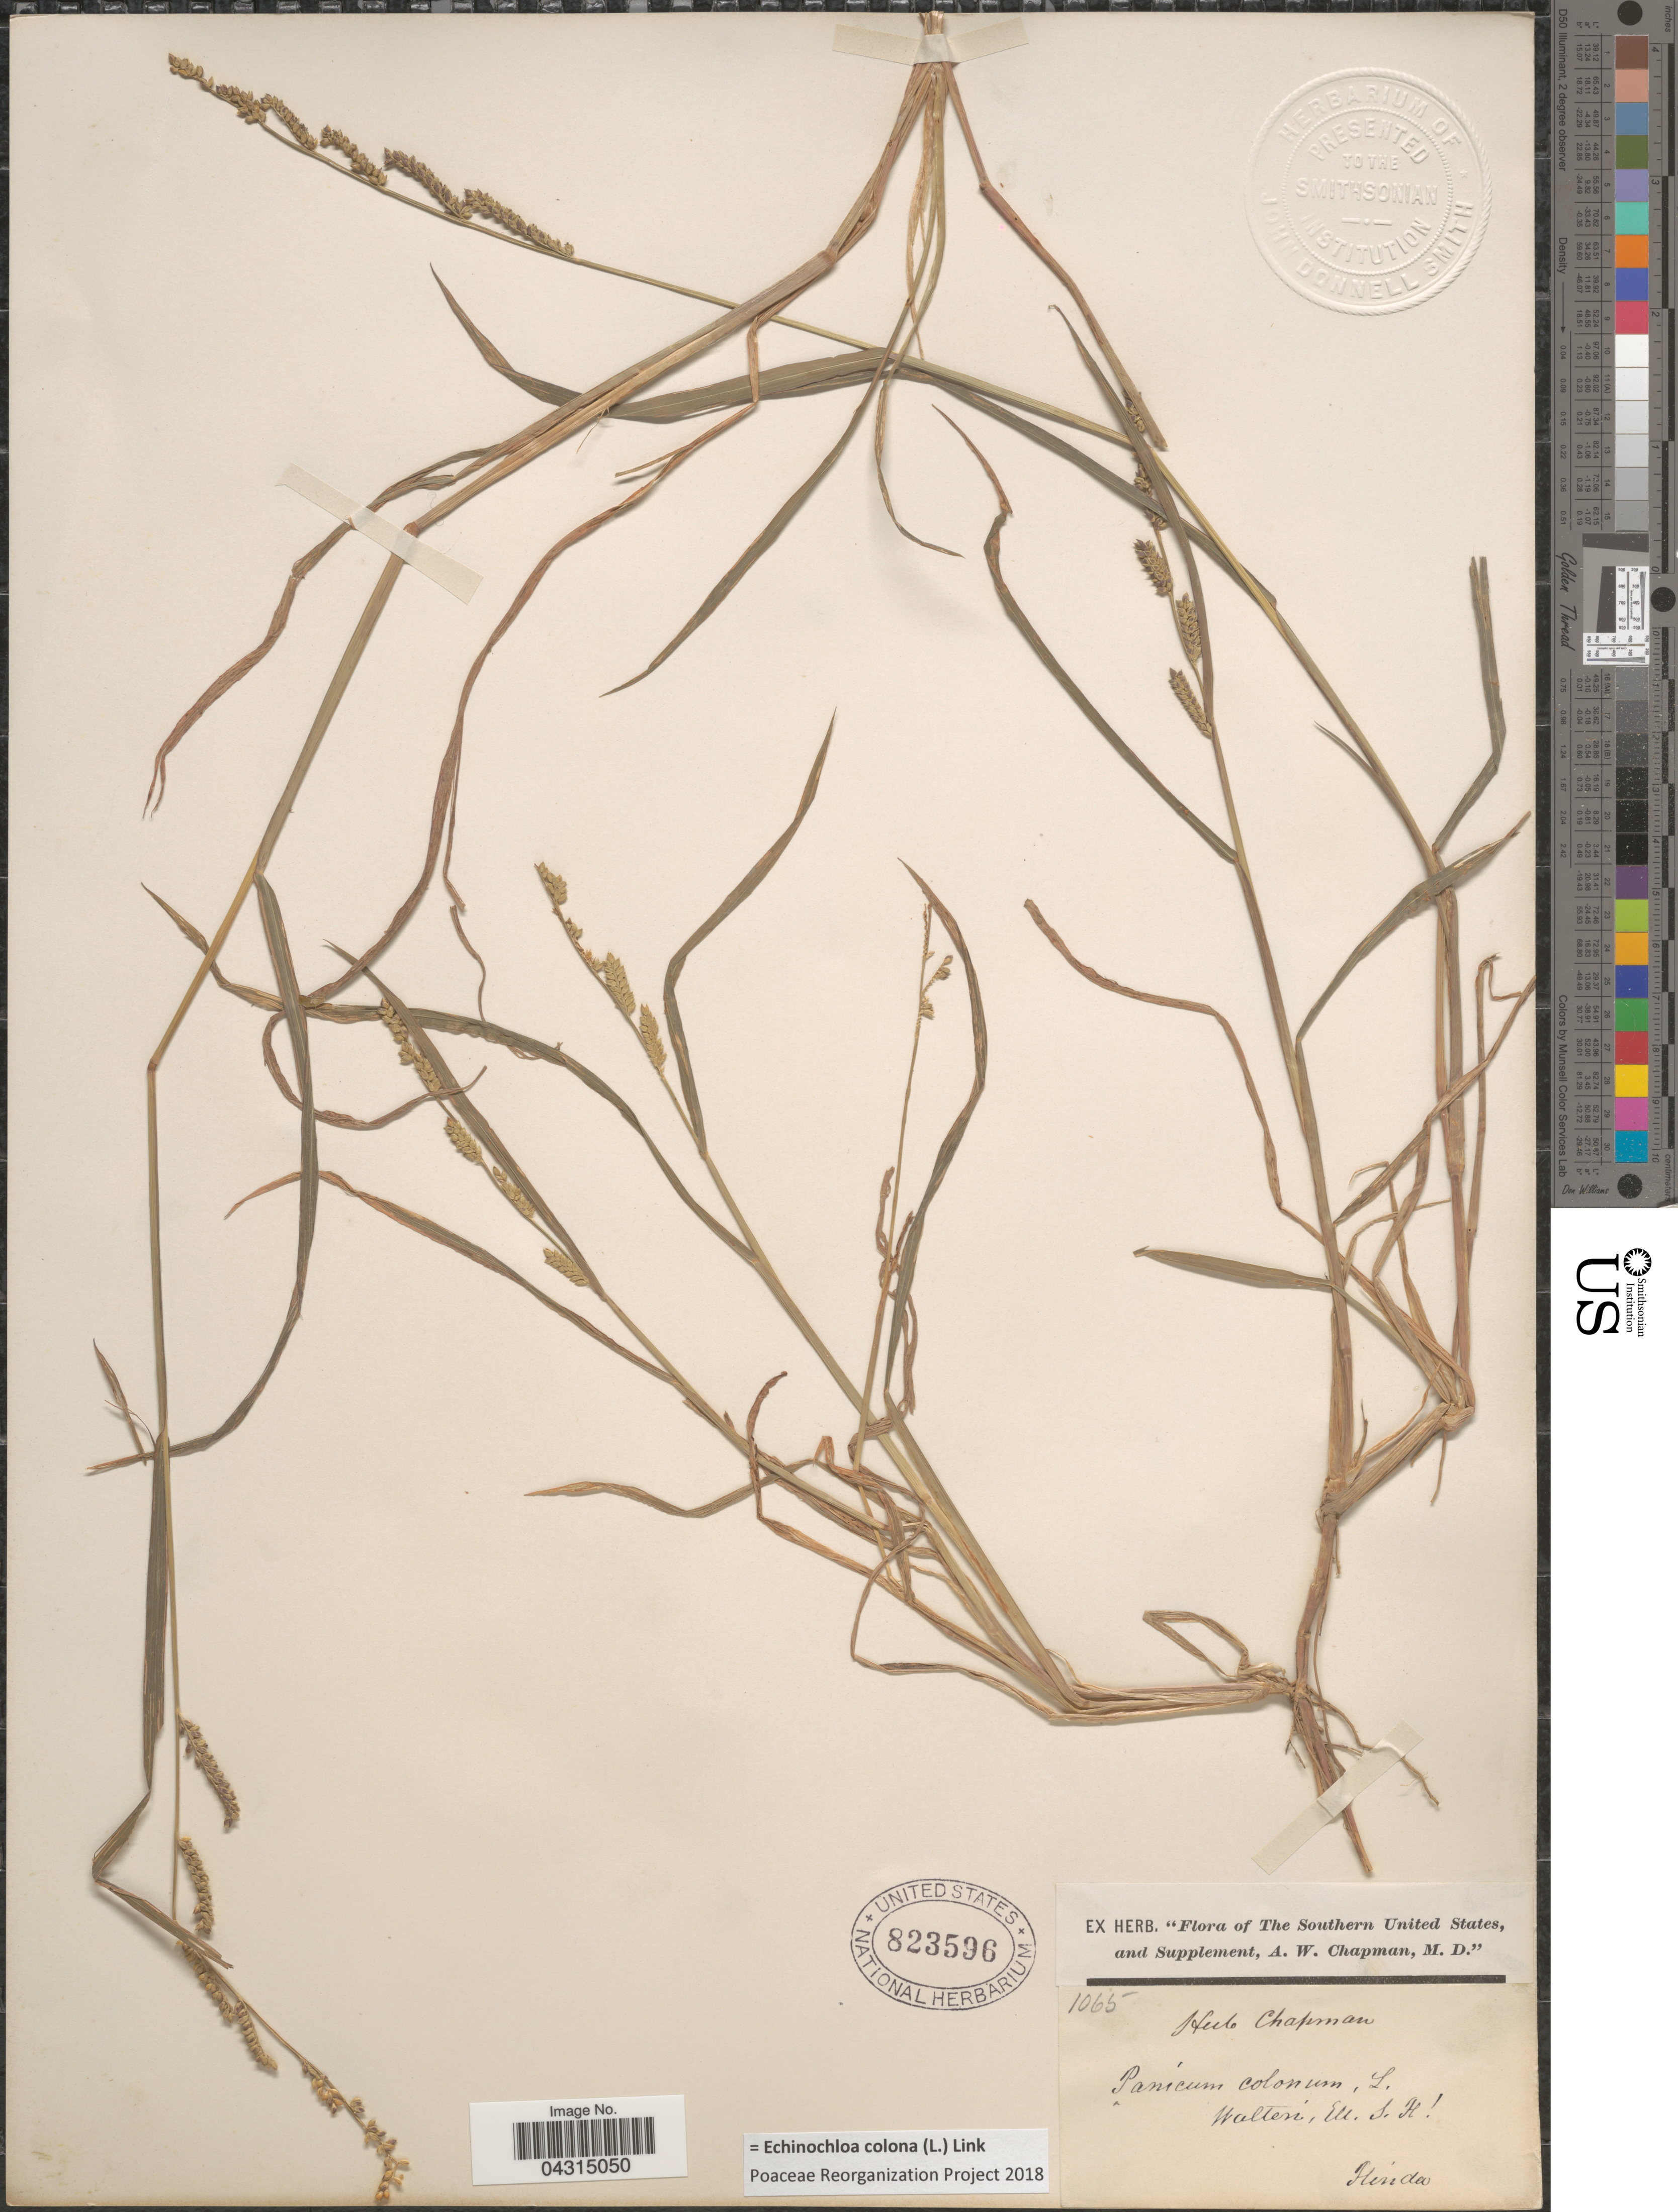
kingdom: Plantae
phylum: Tracheophyta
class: Liliopsida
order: Poales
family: Poaceae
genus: Echinochloa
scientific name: Echinochloa colona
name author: (L.) Link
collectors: ex herb. A.W. Chapman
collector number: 1065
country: United States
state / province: Florida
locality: The Southern United States.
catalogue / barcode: US 823596